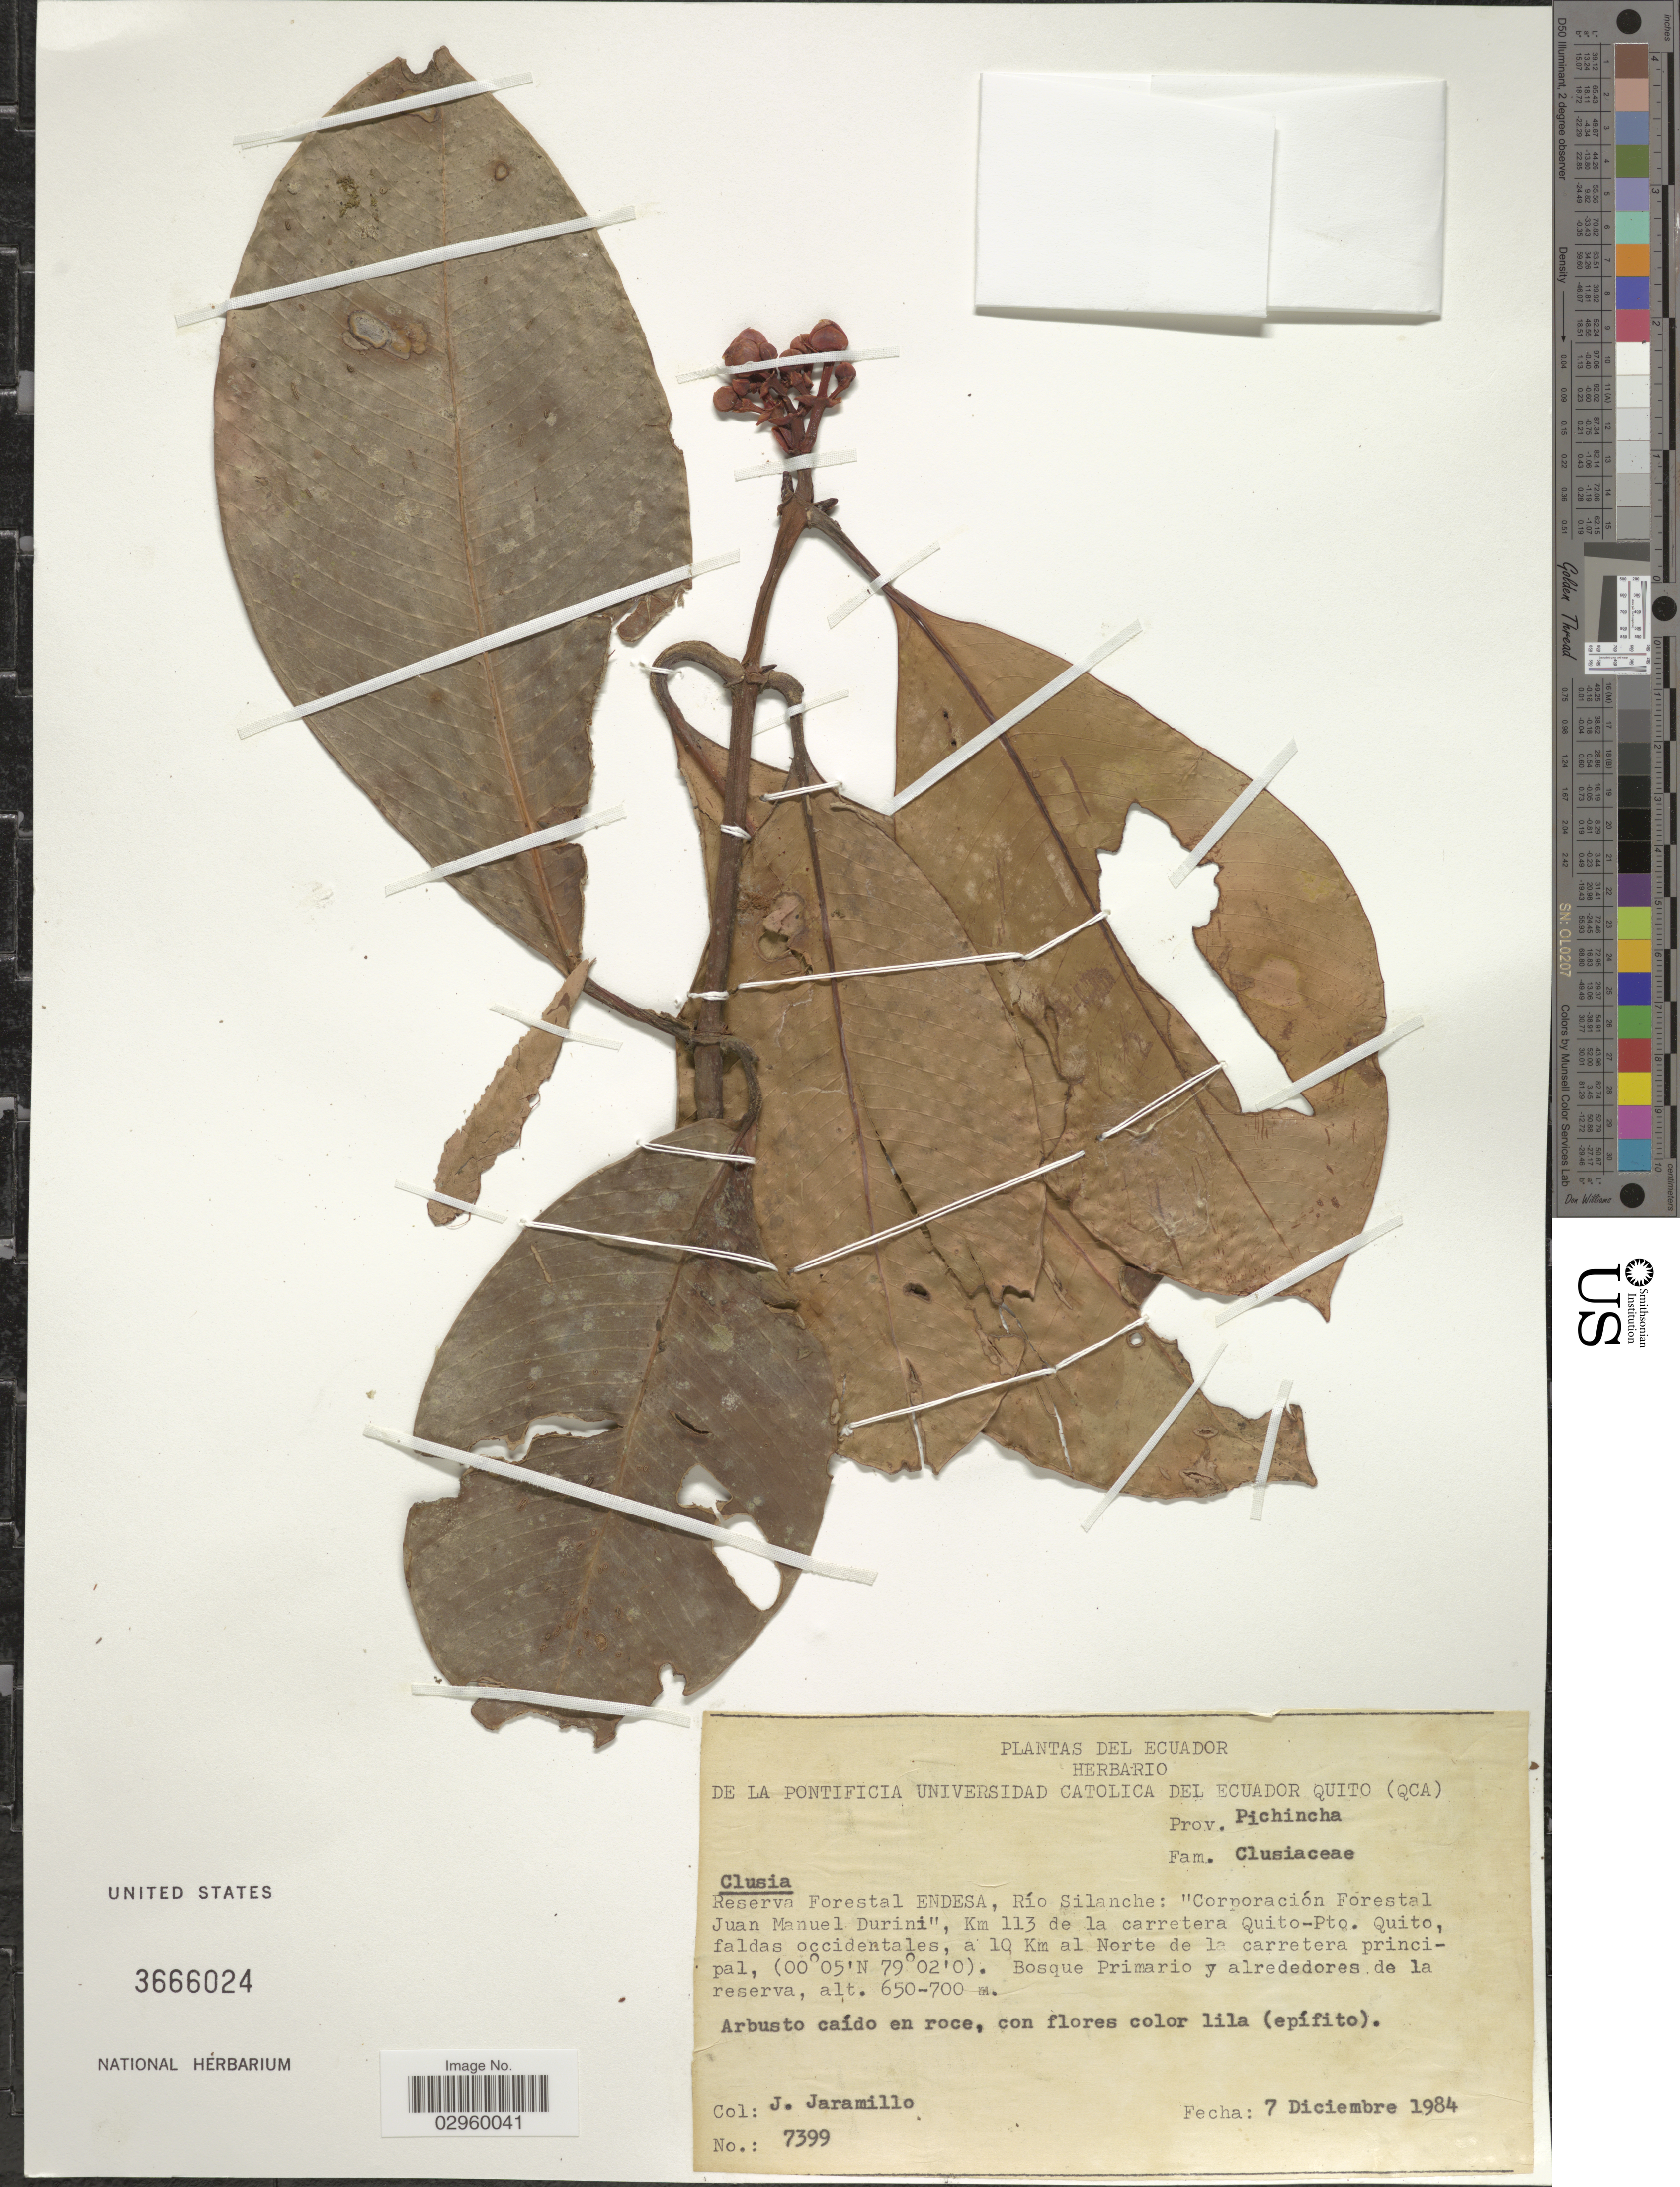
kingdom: Plantae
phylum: Tracheophyta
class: Magnoliopsida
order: Malpighiales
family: Clusiaceae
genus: Clusia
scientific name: Clusia sp.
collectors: J. Jaramillo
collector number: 7399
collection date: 1984-12-07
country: Ecuador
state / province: Pichincha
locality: Reserva Forestal ENDESA, Río Silanche: "Corporación Forestal Juan Manuel Durini", Km 113 de la carretera Quito-Pto. Quito, faldas occidentales, a 10 Km al Norte de la carretera principal.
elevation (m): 650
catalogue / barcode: US 3666024